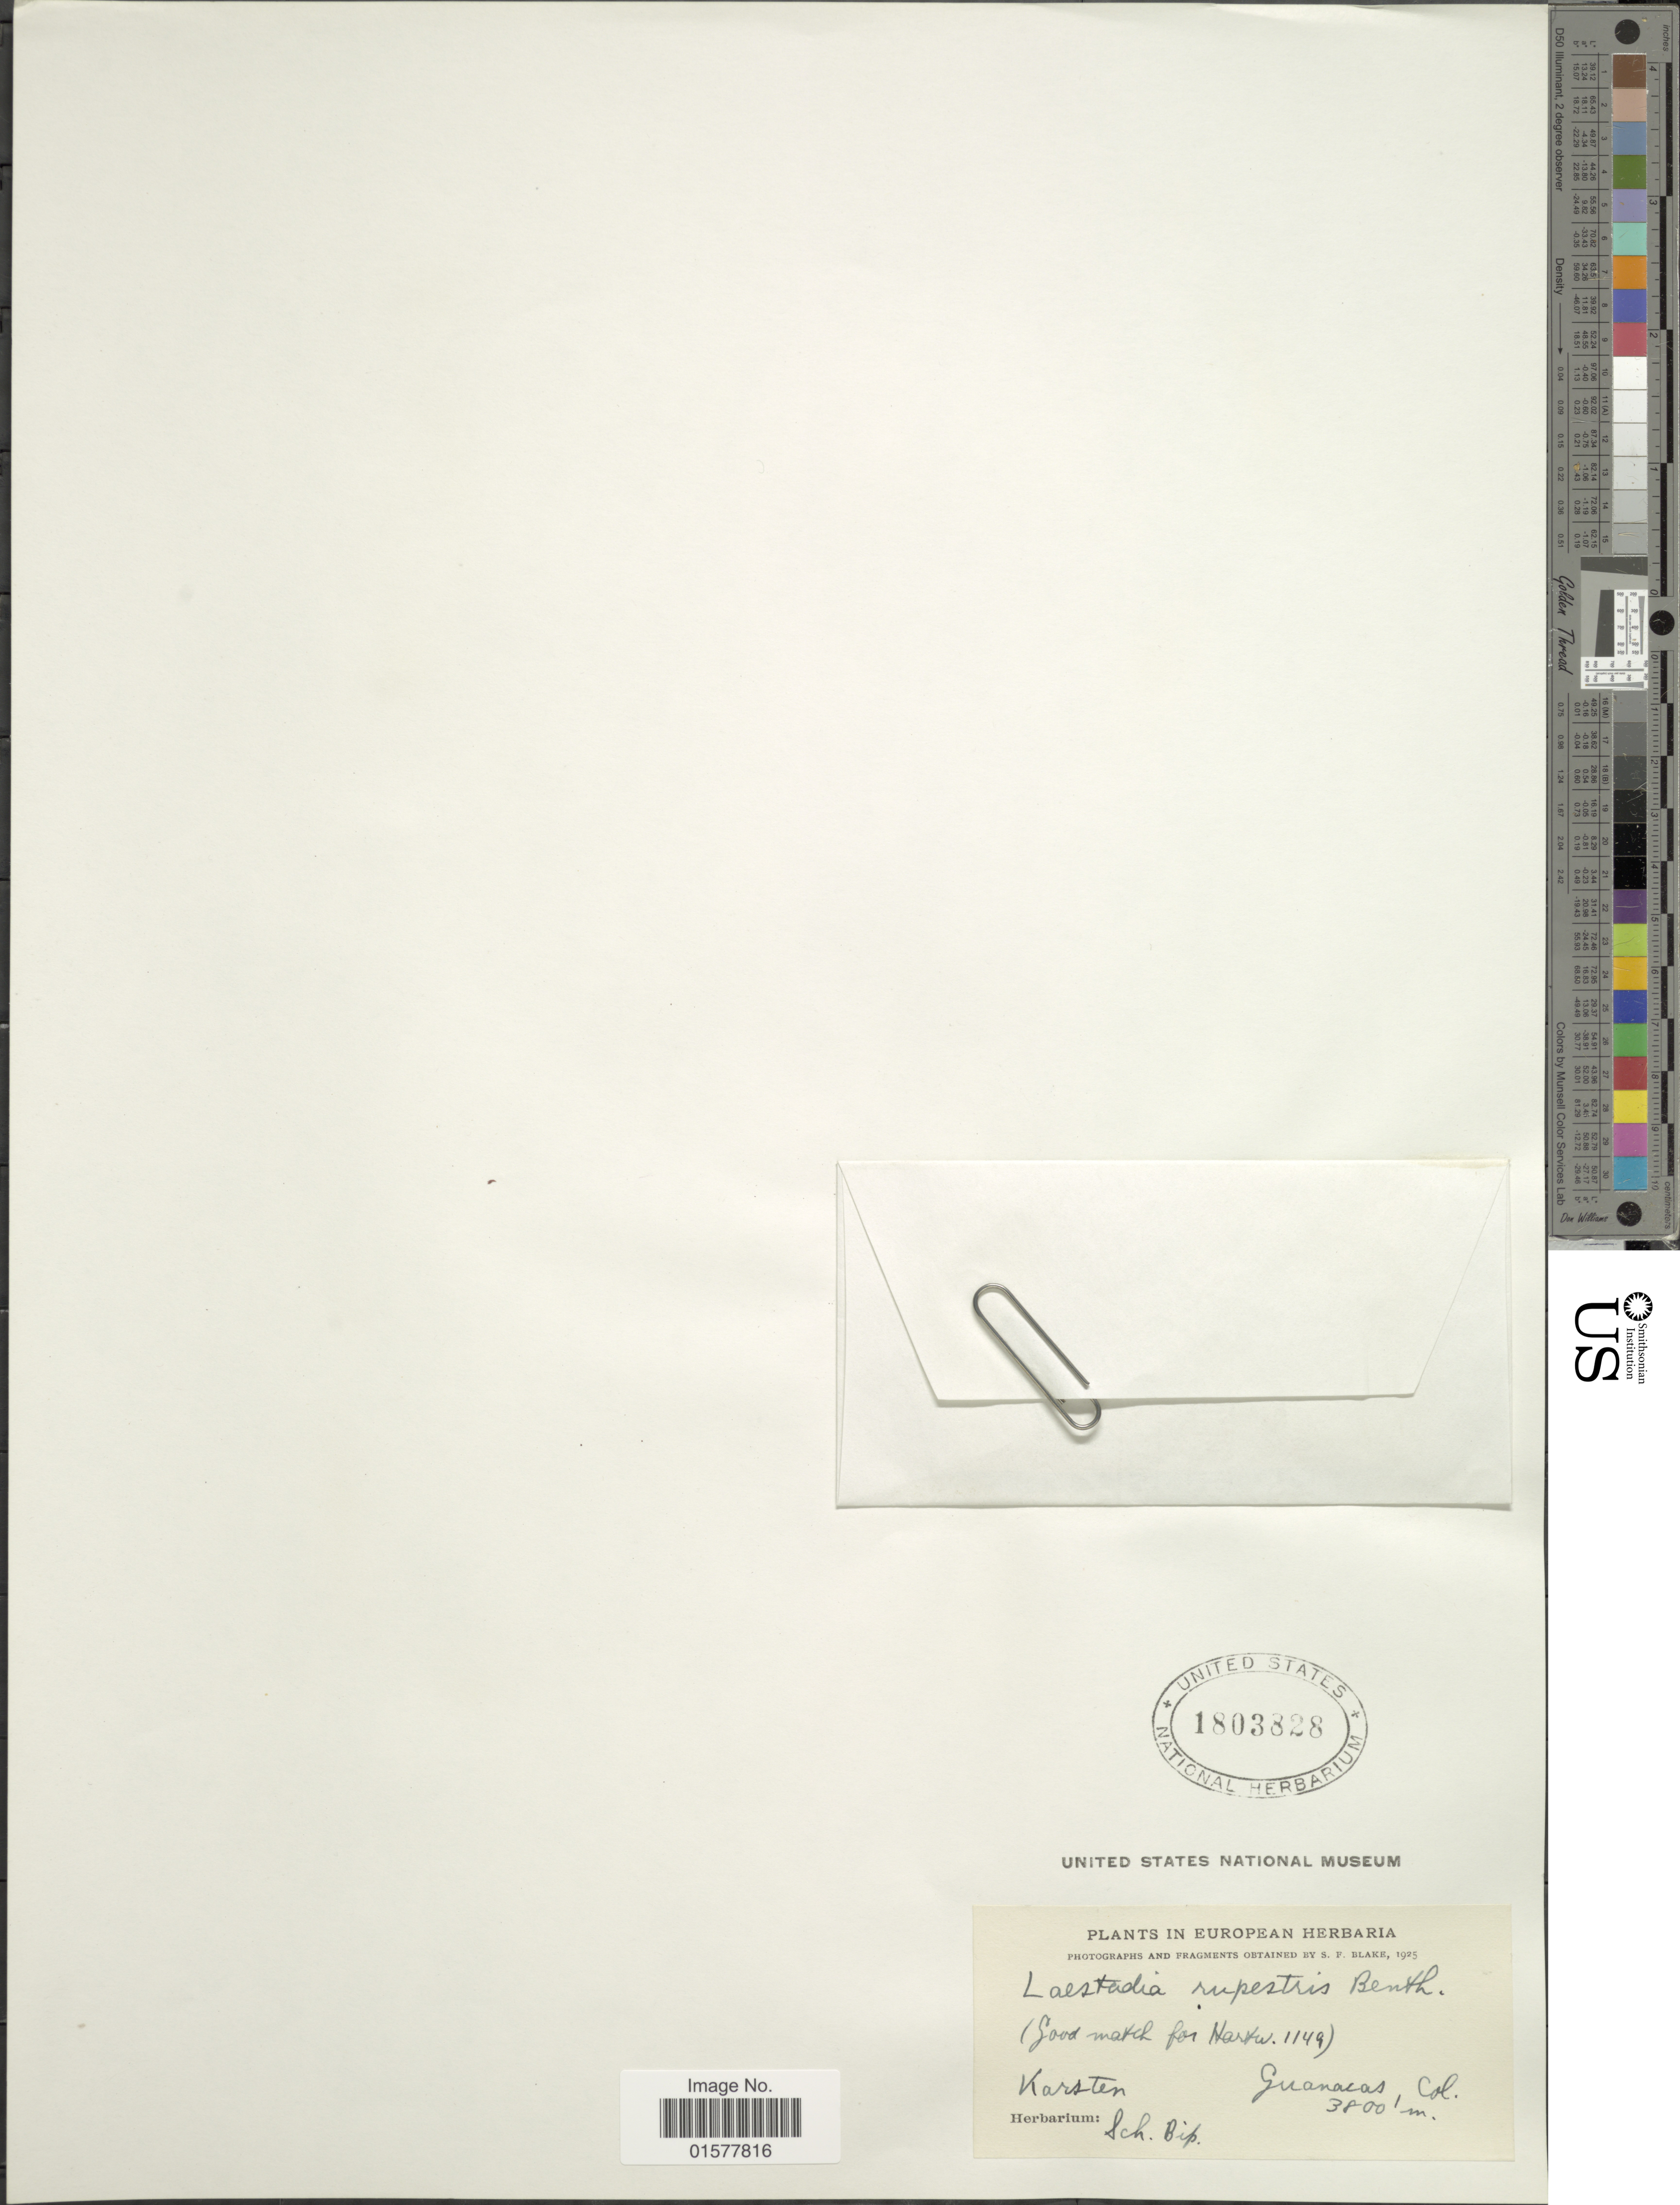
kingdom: Plantae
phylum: Tracheophyta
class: Magnoliopsida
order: Asterales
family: Asteraceae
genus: Laestadia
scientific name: Laestadia rupestris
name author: Benth.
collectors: -. Karsten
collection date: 1925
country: Colombia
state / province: Cauca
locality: Guanacas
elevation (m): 1158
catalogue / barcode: US 1803828